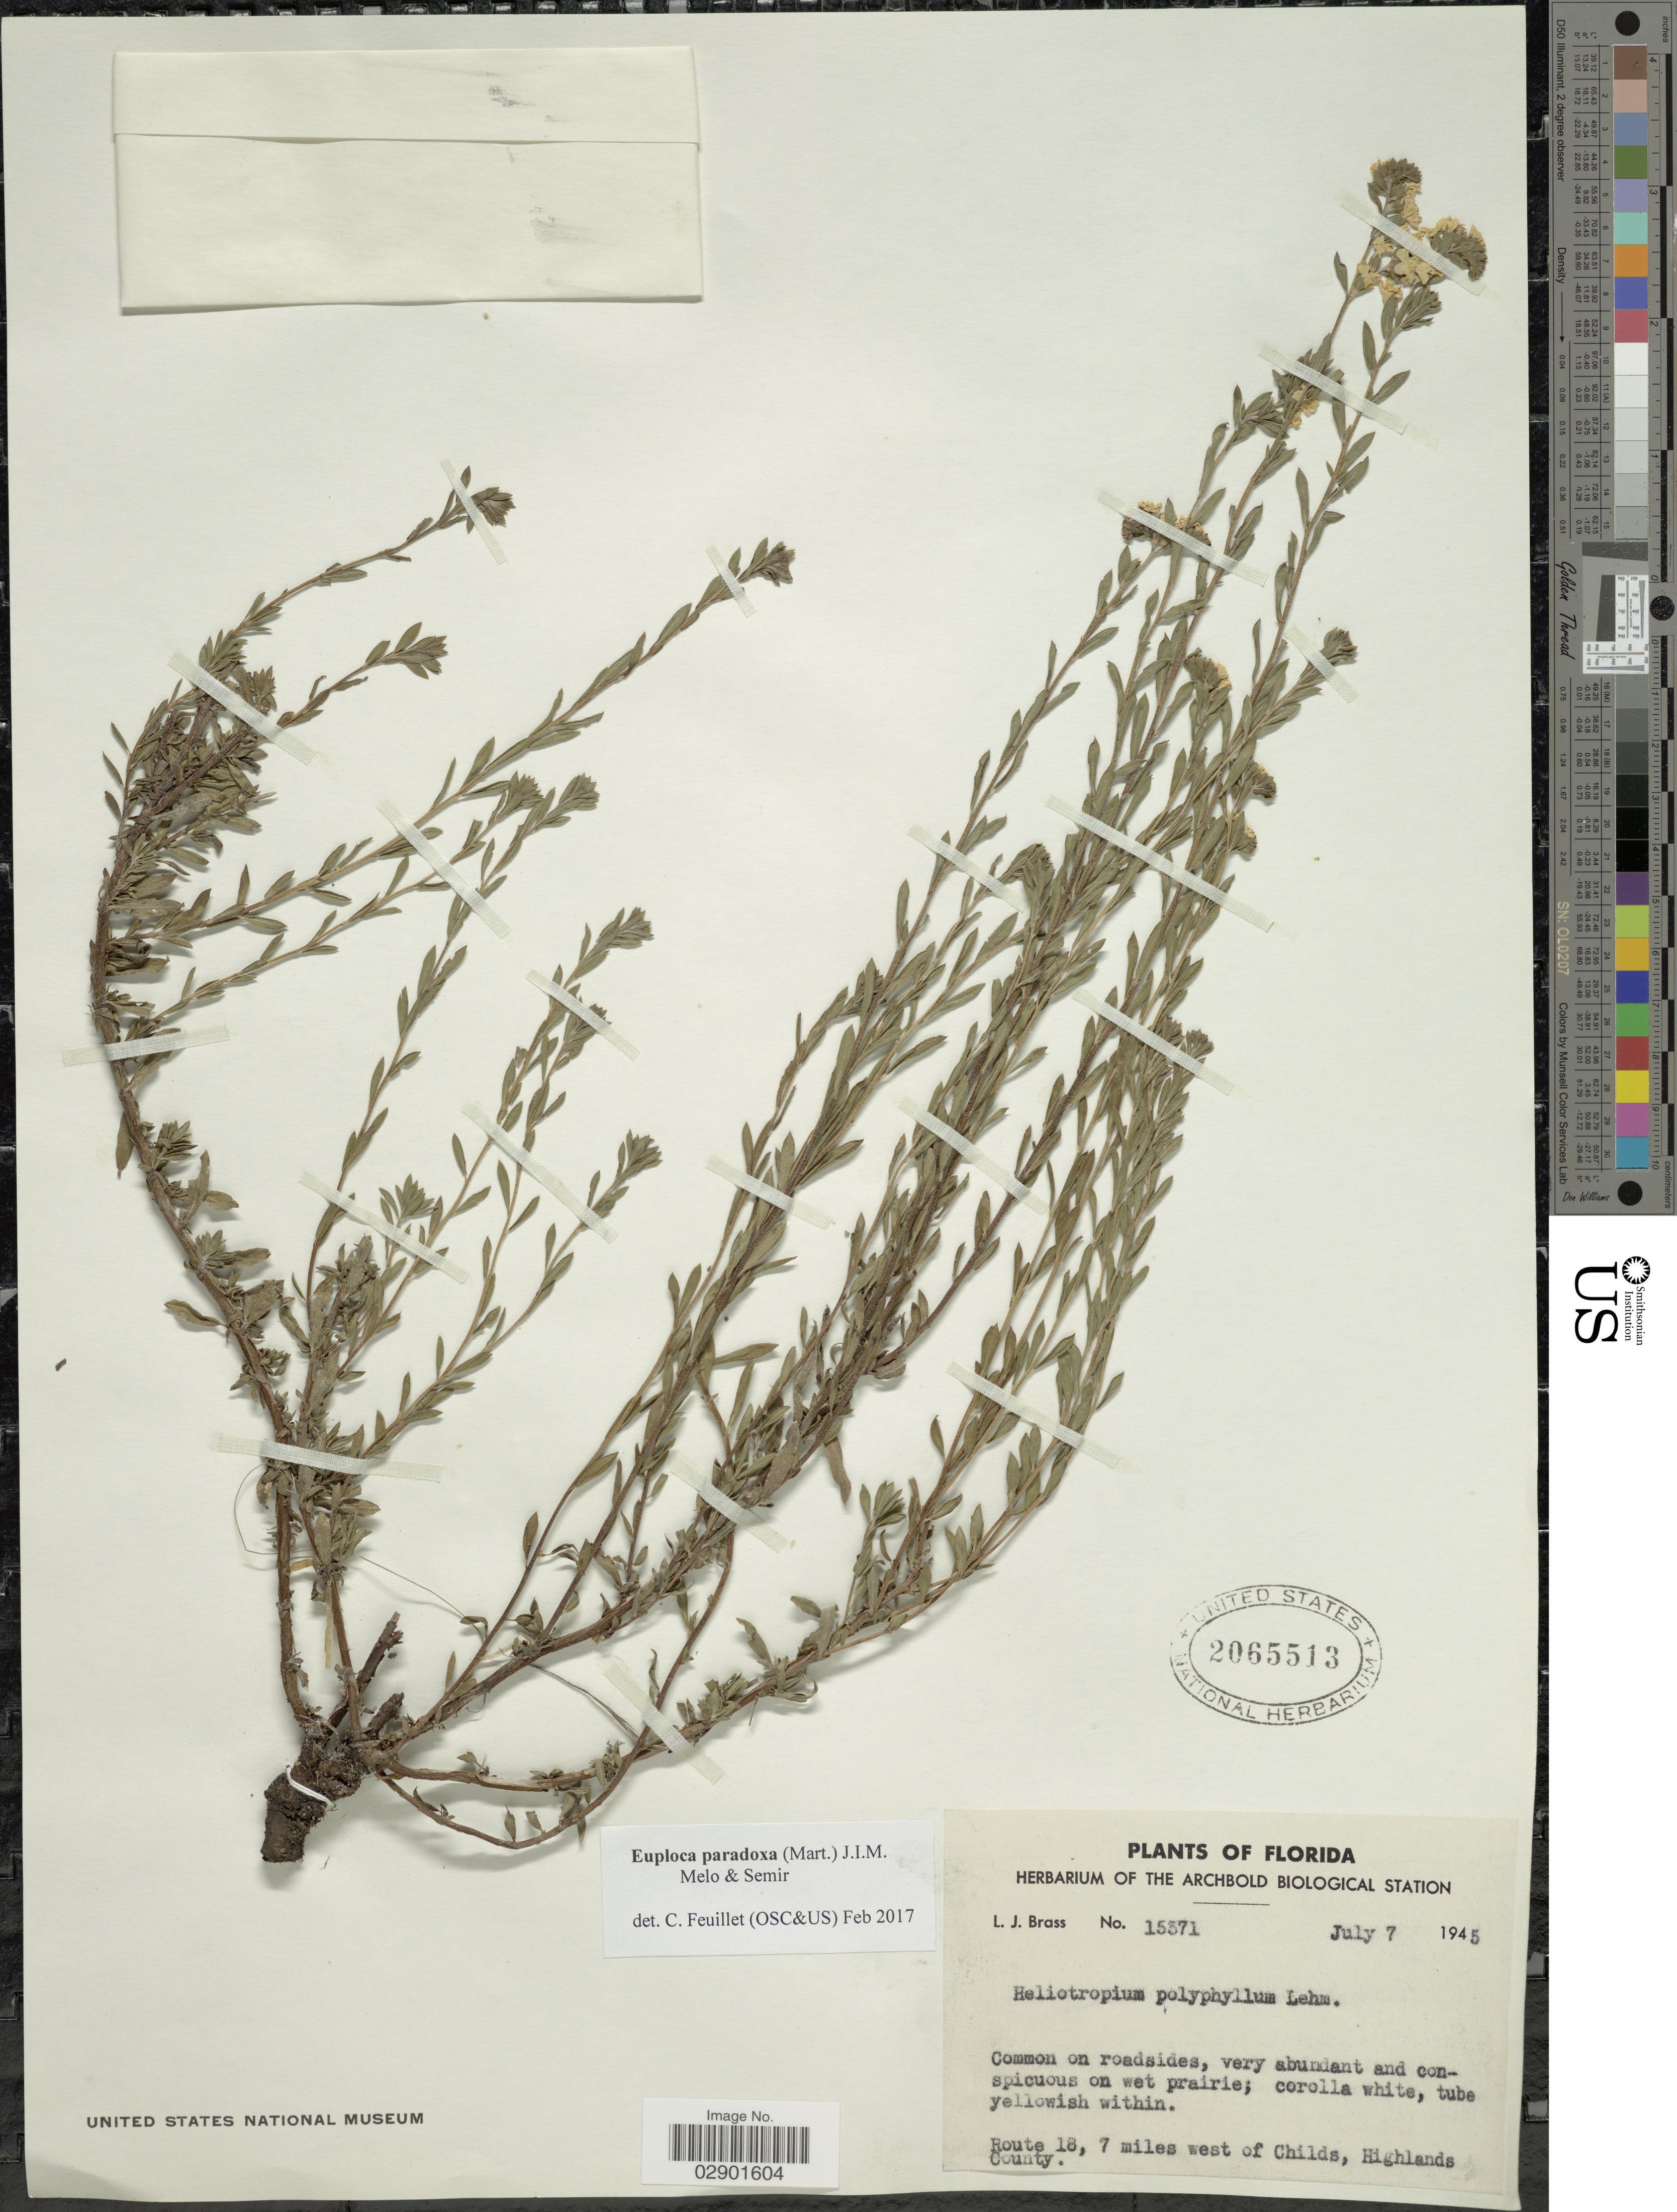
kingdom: Plantae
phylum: Tracheophyta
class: Magnoliopsida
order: Boraginales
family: Heliotropiaceae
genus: Euploca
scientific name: Euploca polyphylla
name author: (Lehm.) J.I.M. Melo & Semir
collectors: L. J. Brass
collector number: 15371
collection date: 1945-07-07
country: United States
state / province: Florida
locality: Route 18, 7 miles west of Childs, Highlands County.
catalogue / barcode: US 2065513